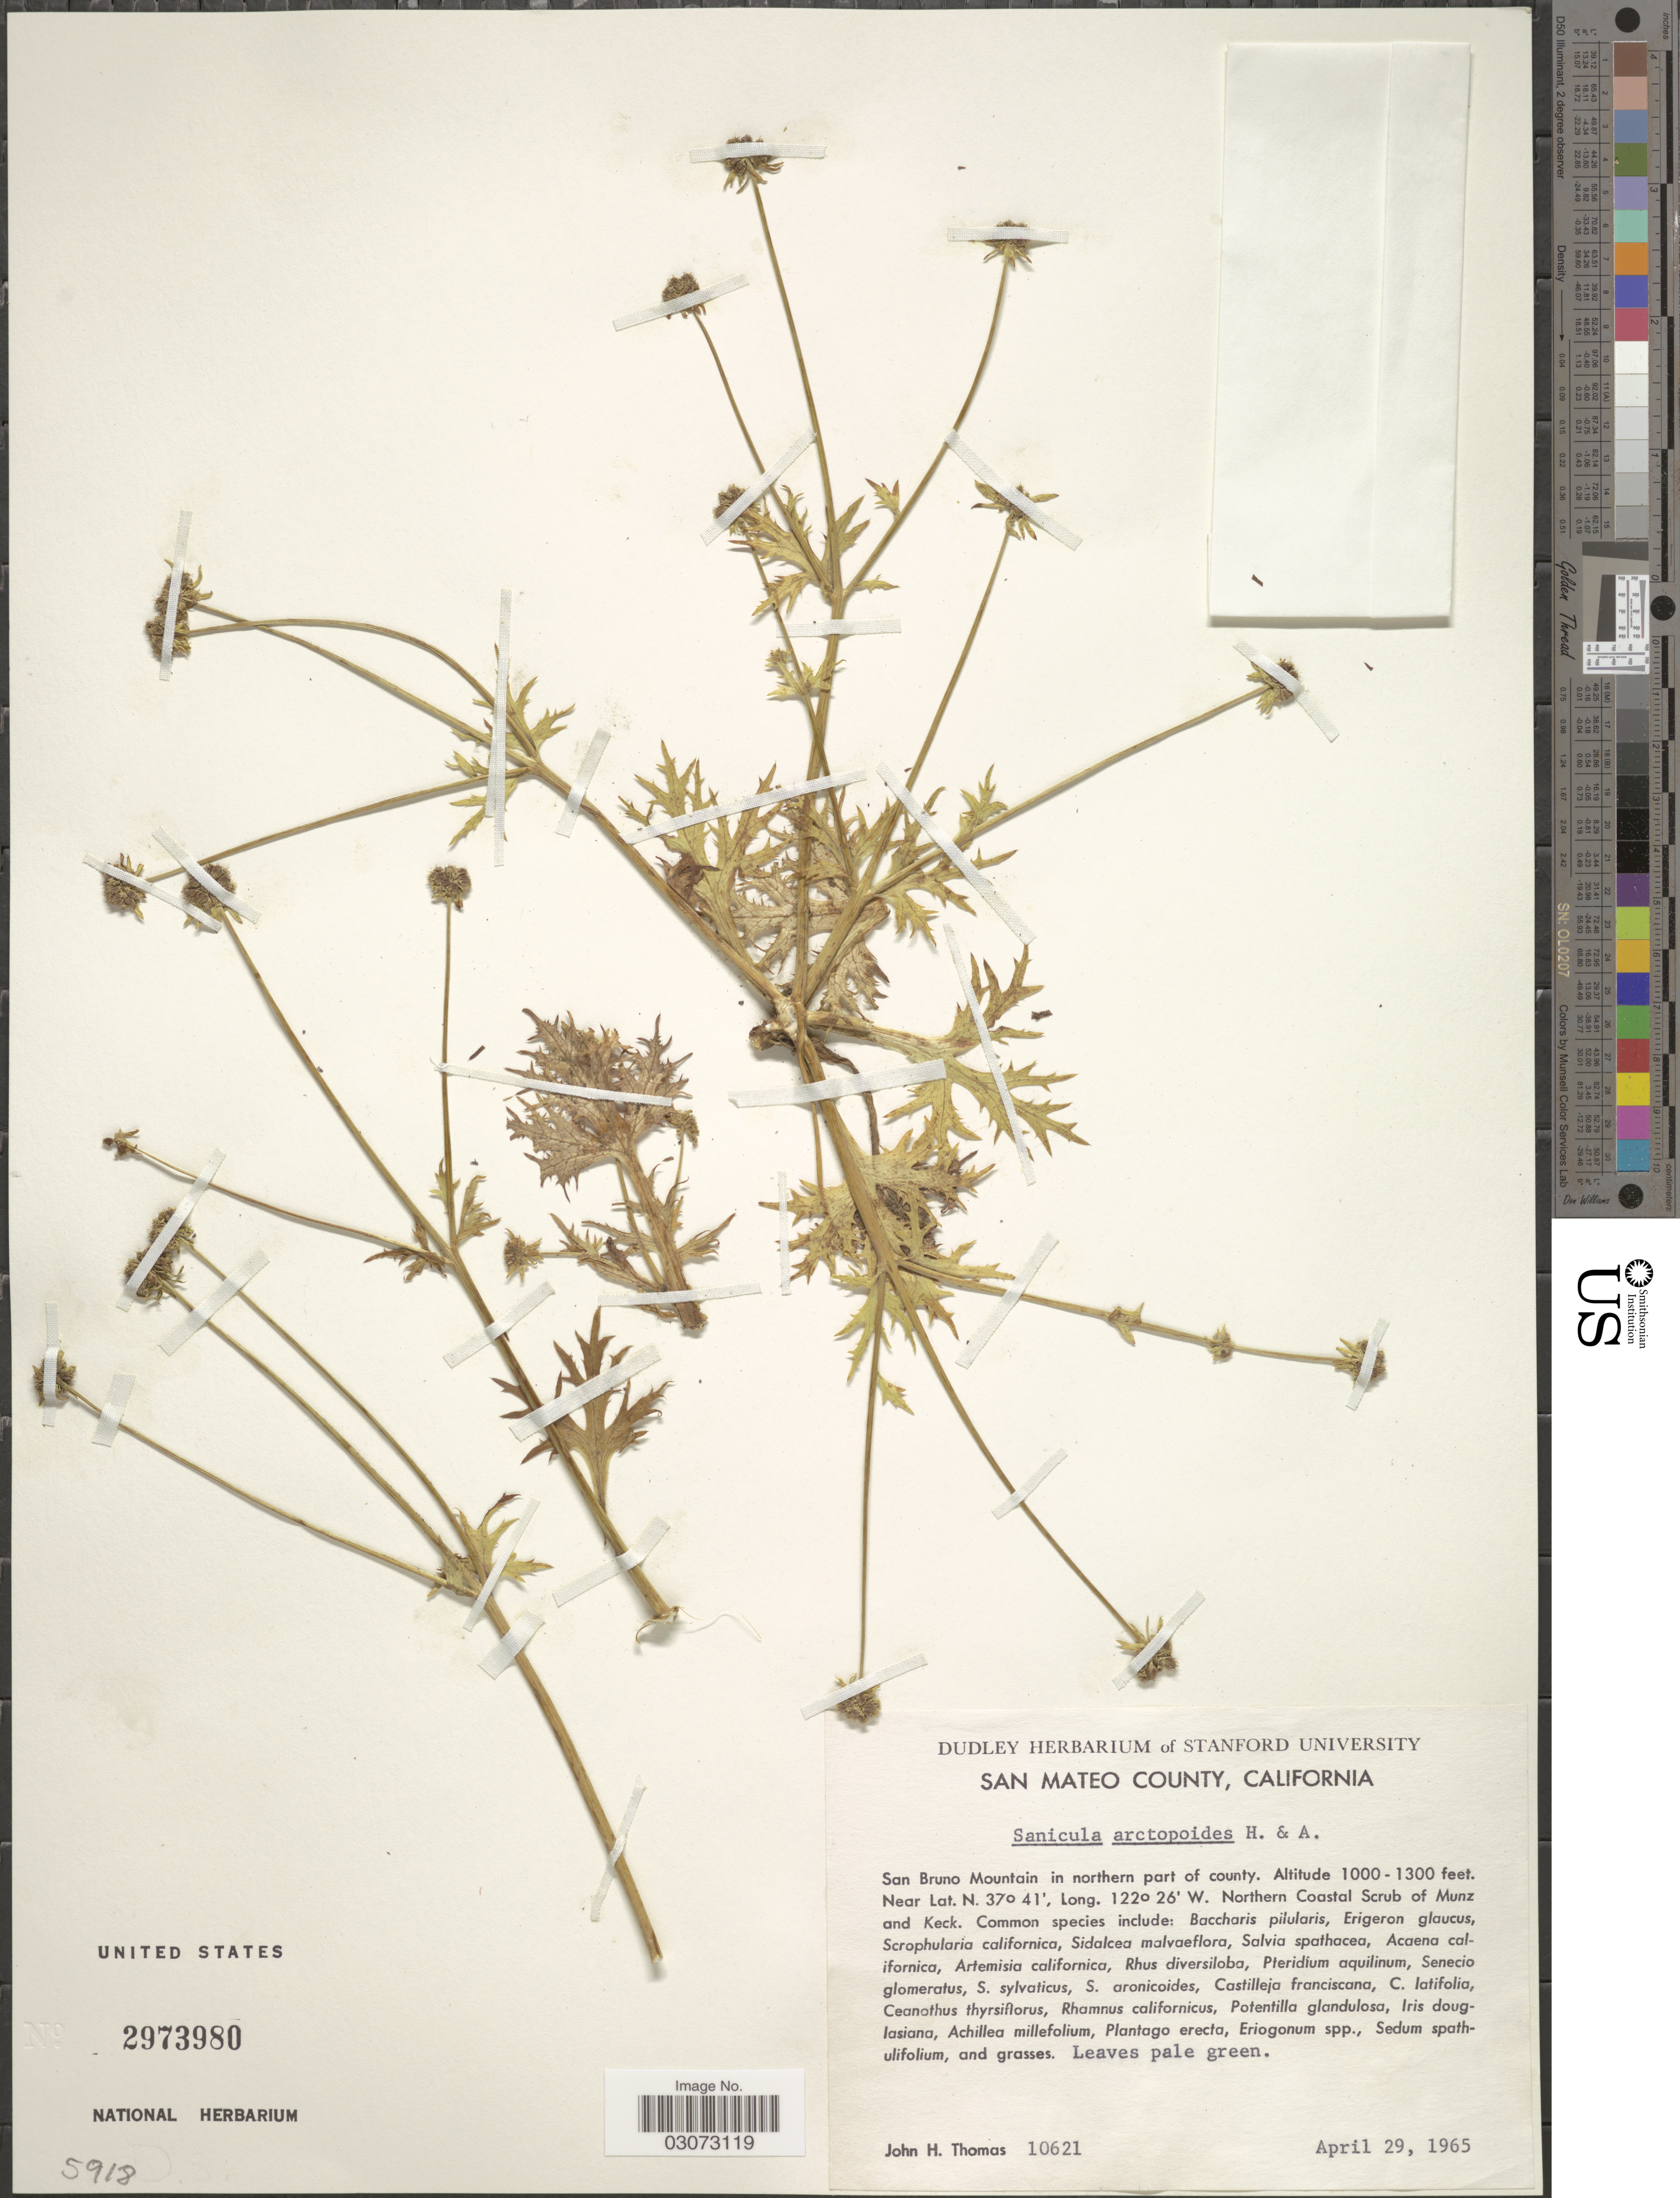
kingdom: Plantae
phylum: Tracheophyta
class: Magnoliopsida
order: Apiales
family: Apiaceae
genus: Sanicula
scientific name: Sanicula arctopoides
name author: Hook. & Arn.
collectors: J. H. Thomas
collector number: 10621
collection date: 1965-04-29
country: United States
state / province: California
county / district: San Mateo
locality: San Mateo County. San Bruno Mountain in northern part of county.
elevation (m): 305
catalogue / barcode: US 2973980